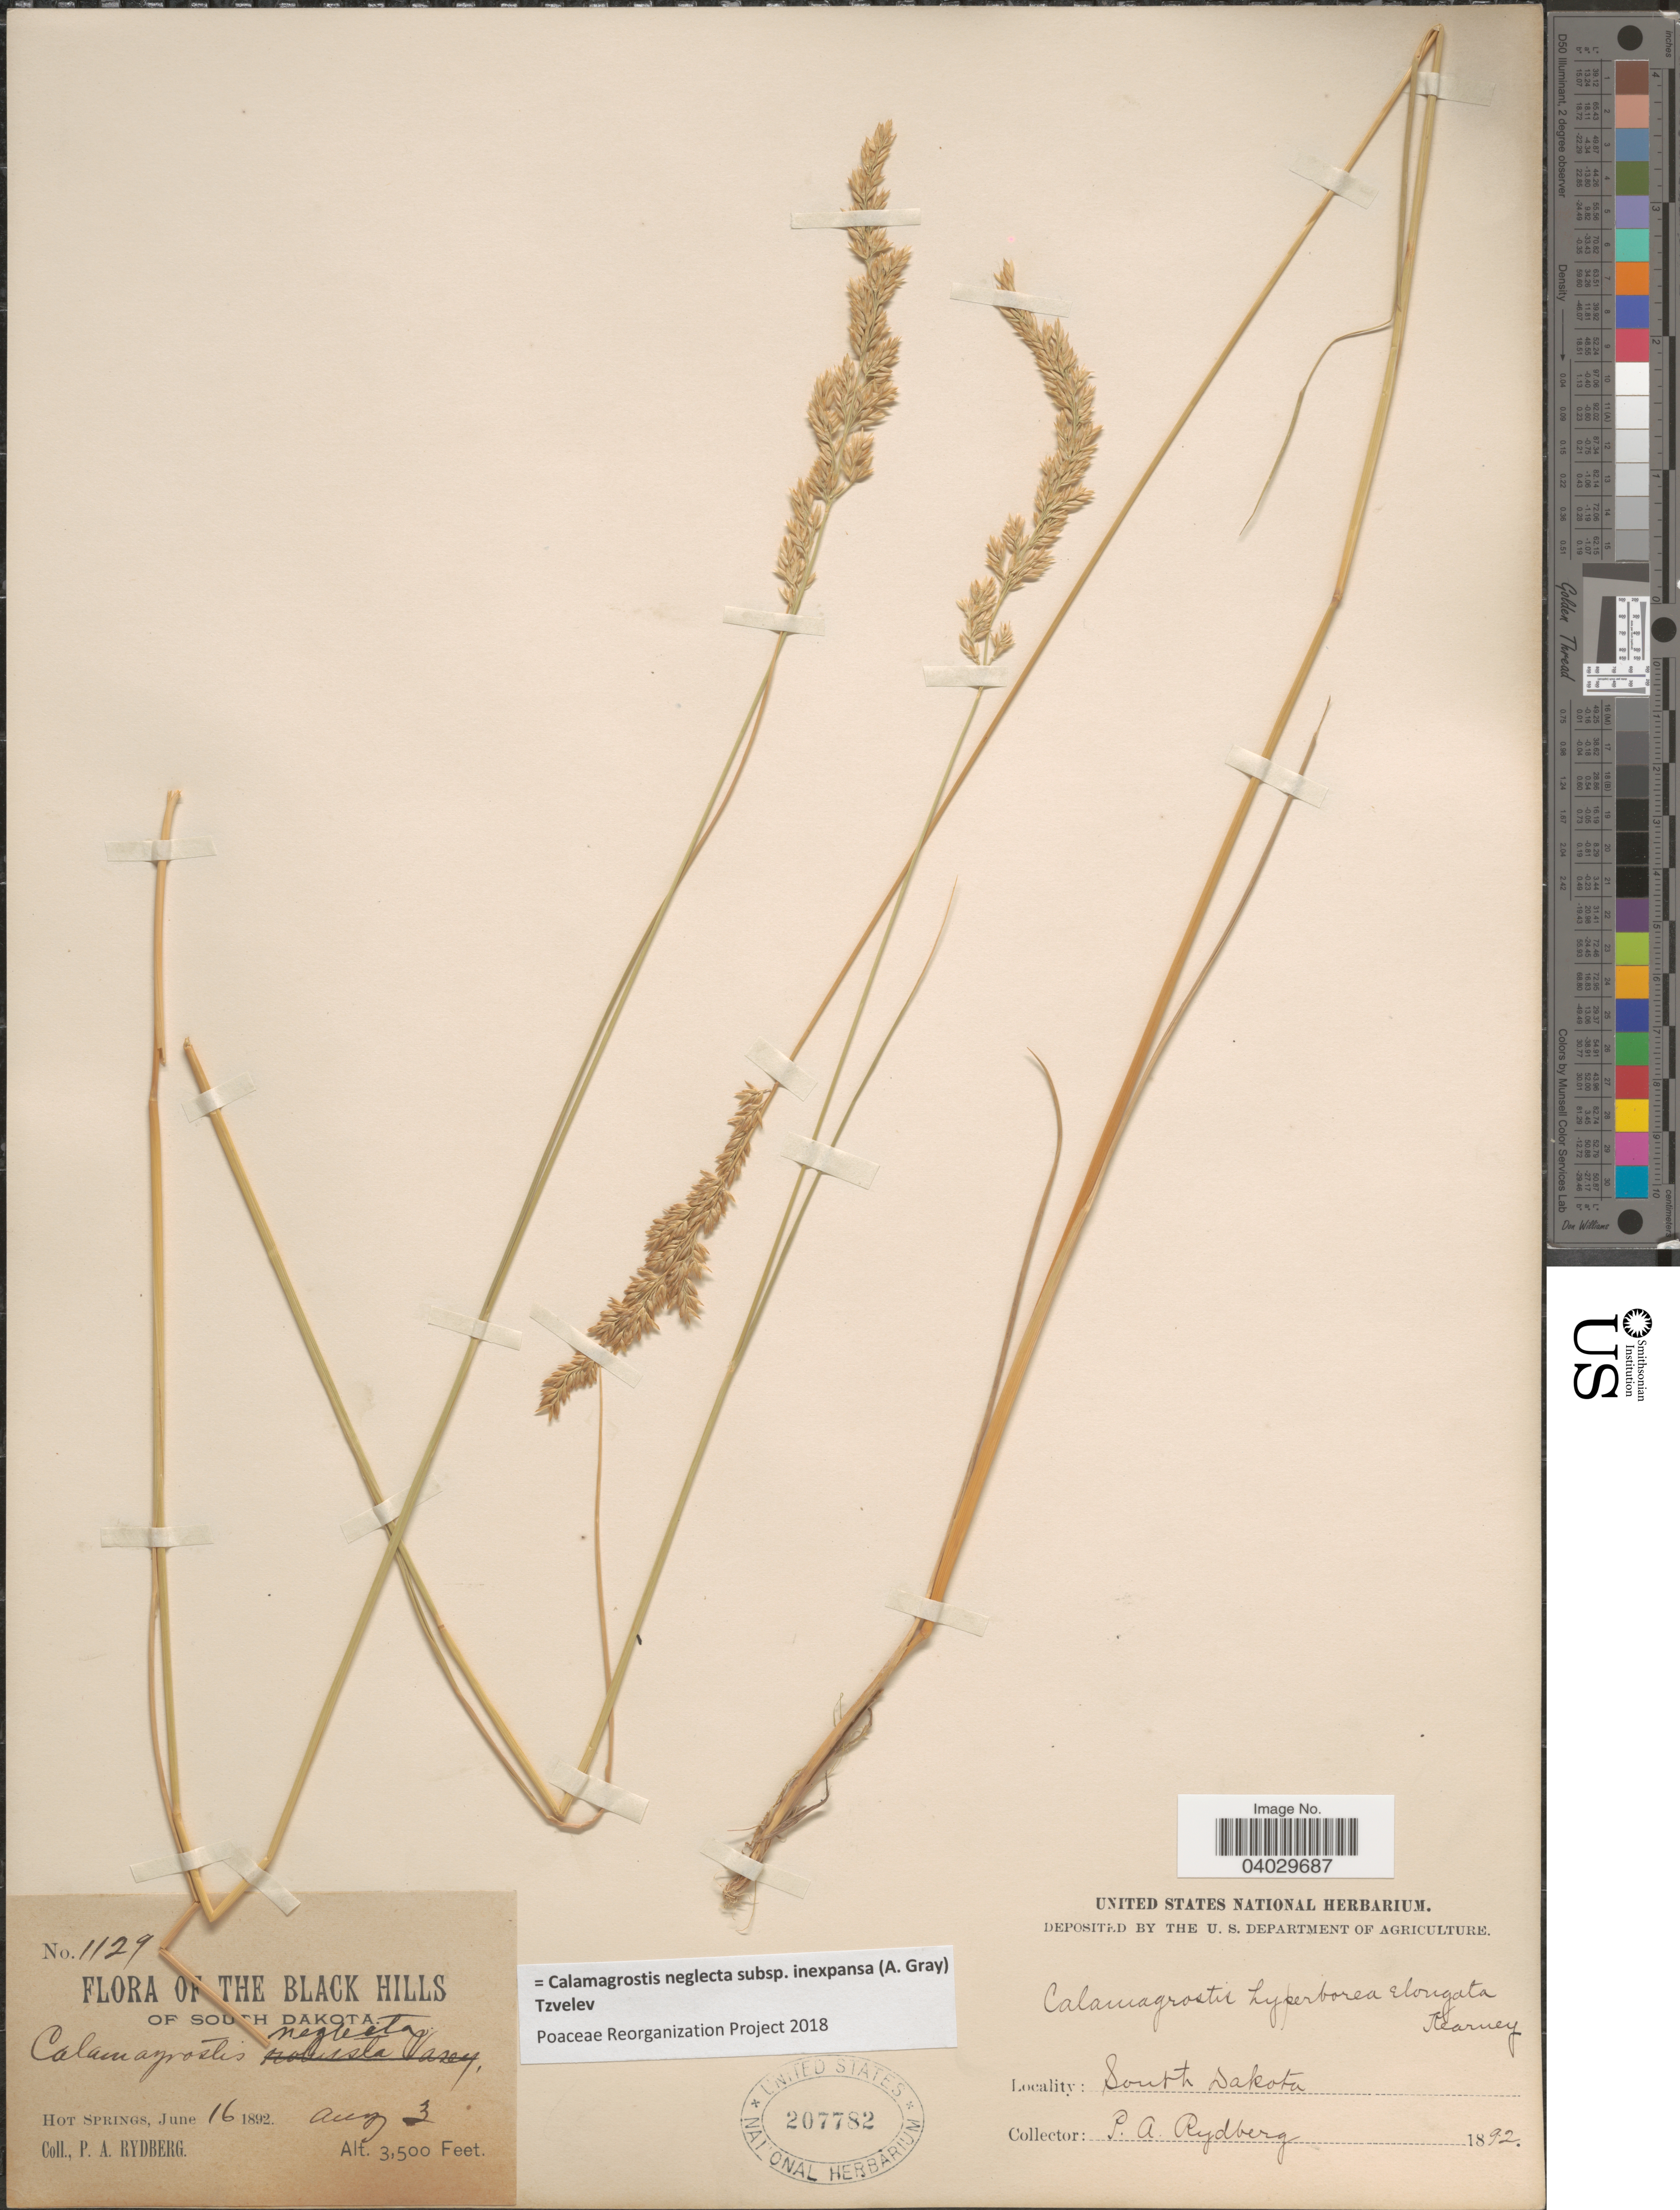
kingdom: Plantae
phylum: Tracheophyta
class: Liliopsida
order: Poales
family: Poaceae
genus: Calamagrostis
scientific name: Calamagrostis neglecta subsp. inexpansa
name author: (A. Gray) Tzvelev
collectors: P. A. Rydberg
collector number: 1129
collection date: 1892-06-16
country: United States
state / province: South Dakota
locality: The Black Hills. Hot Springs.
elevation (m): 1067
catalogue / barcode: US 207782